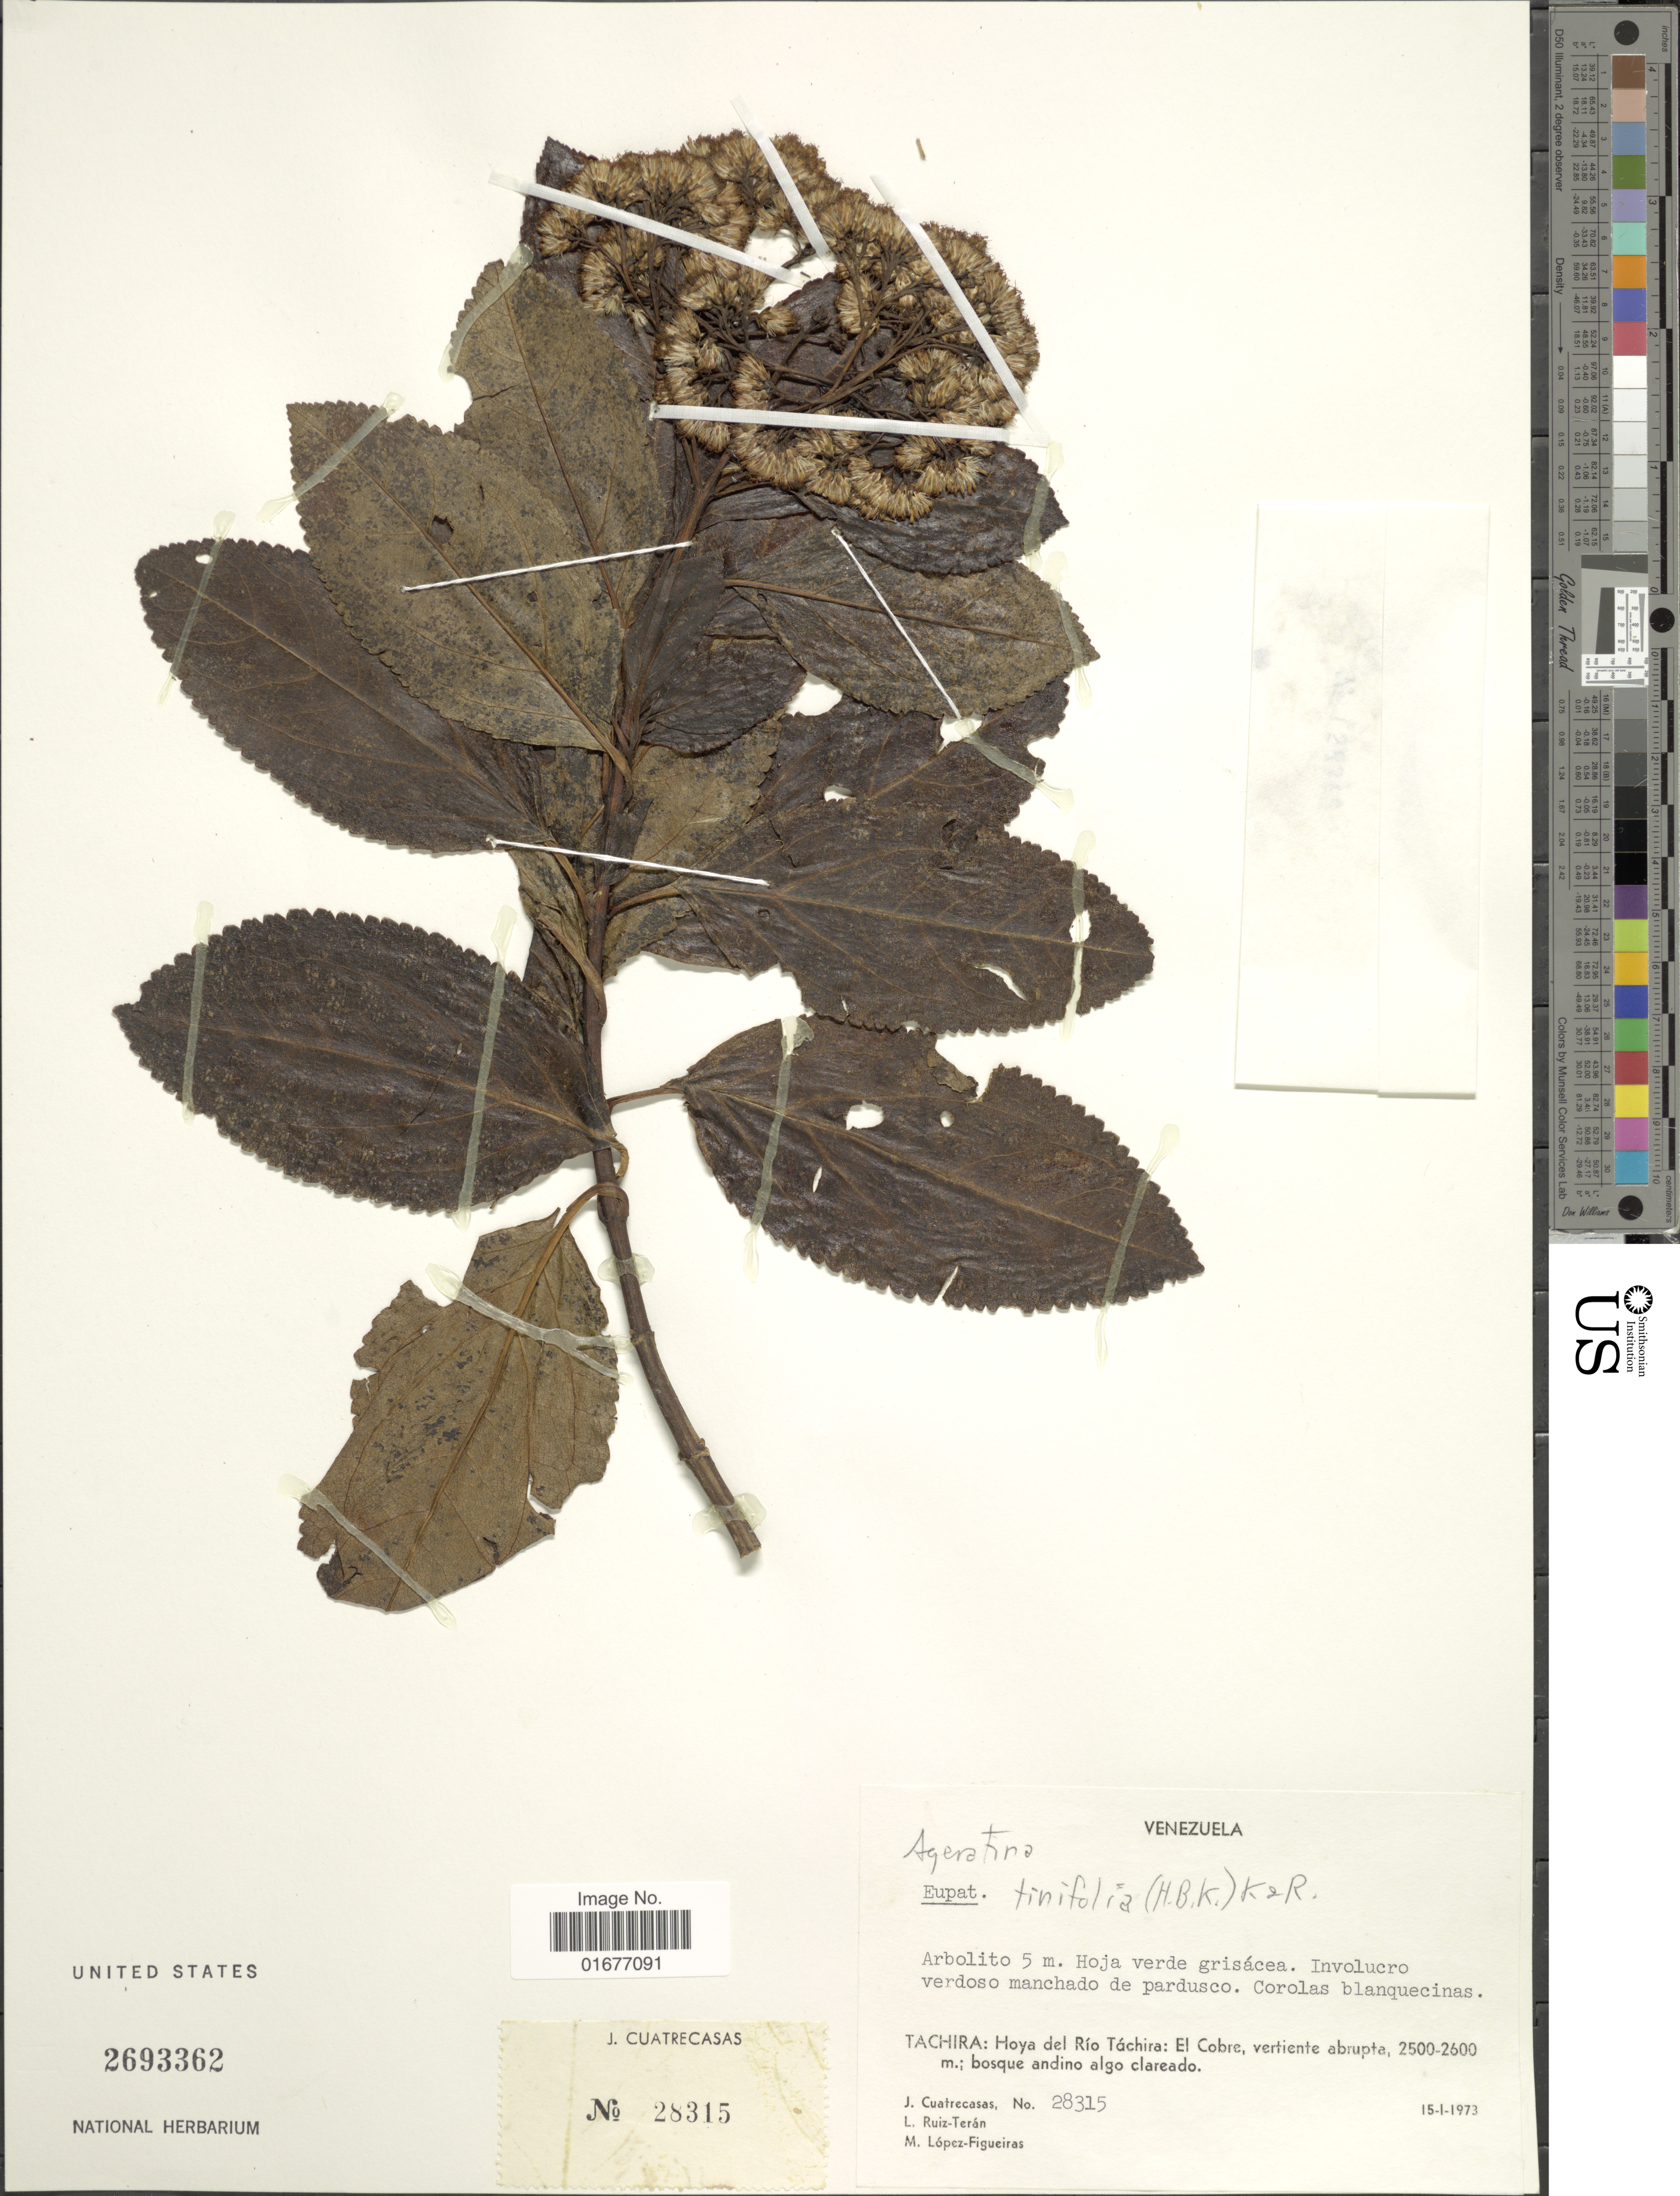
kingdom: Plantae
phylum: Tracheophyta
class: Magnoliopsida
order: Asterales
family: Asteraceae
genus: Ageratina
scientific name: Ageratina tinifolia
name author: (Kunth) R.M. King & H. Rob.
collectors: J. Cuatrecasas, L. E. Ruíz-Terán & M. Lopéz-F.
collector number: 28315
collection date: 1973-01-15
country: Venezuela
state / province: Tachira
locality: Hoya del Rio Tachira: El Cobre, vertiente abrupta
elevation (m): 2500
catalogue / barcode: US 2693362